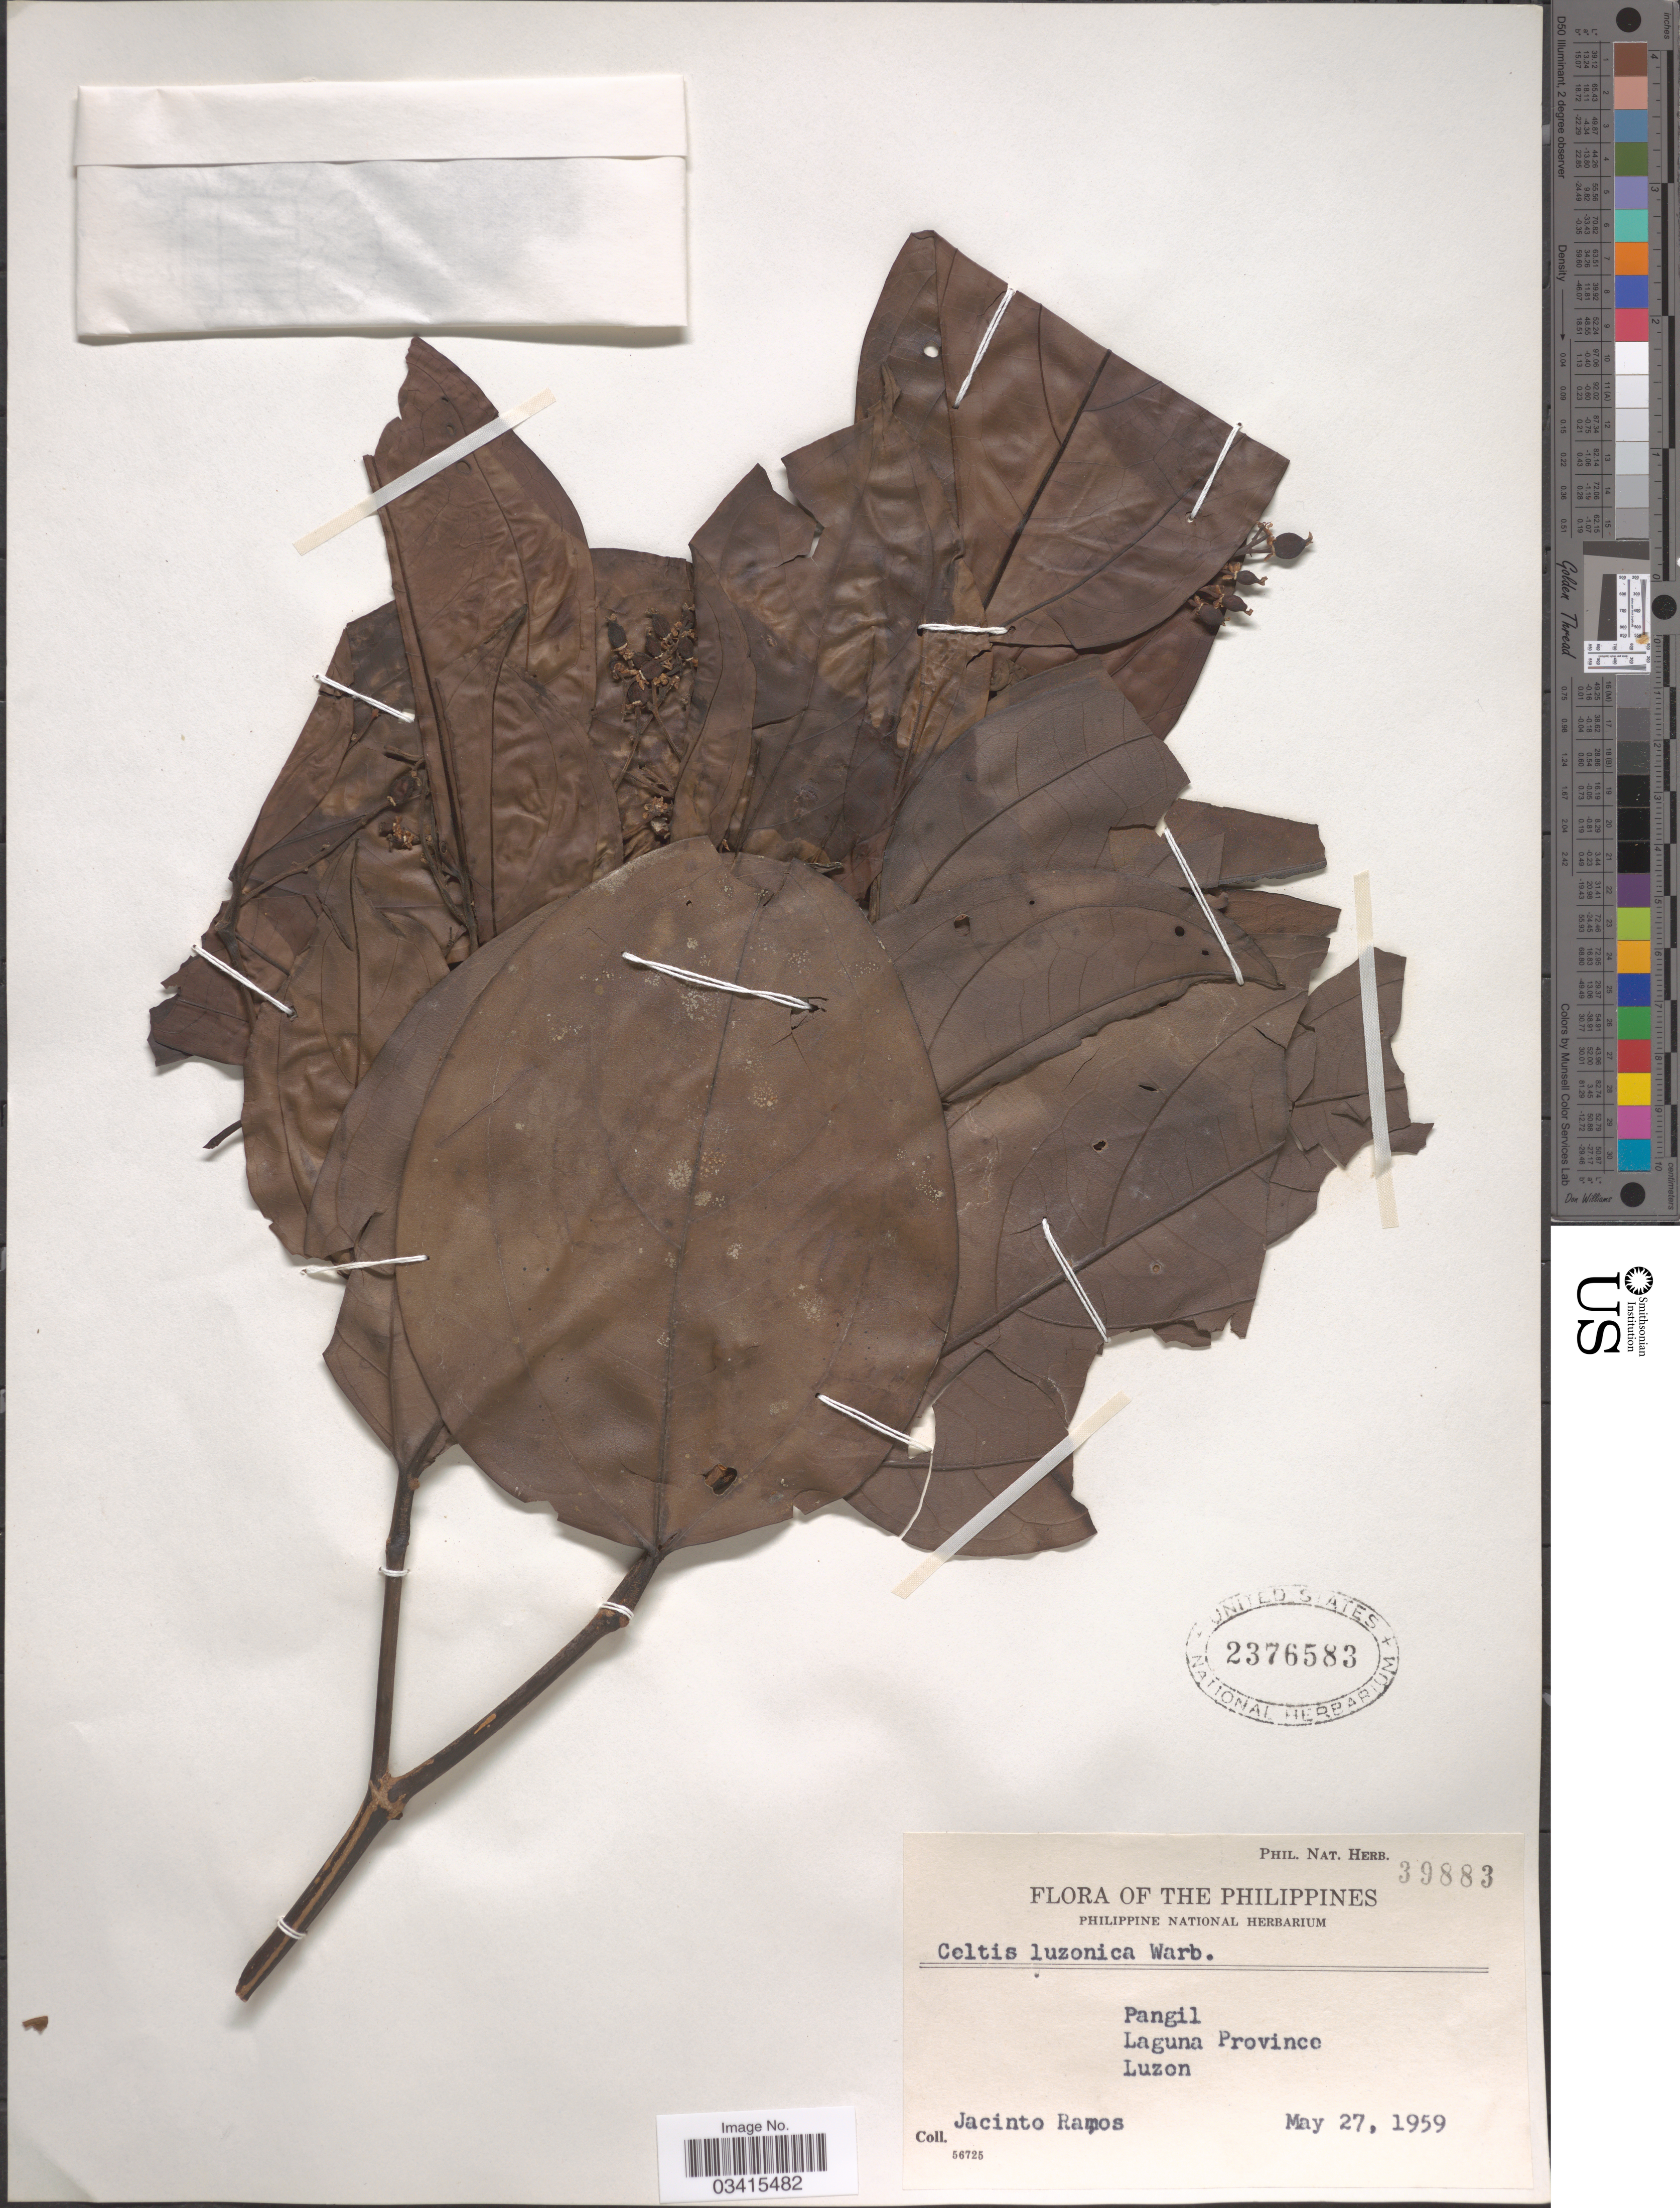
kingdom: Plantae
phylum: Tracheophyta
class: Magnoliopsida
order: Rosales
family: Cannabaceae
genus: Celtis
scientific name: Celtis luzonica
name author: Warb.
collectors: J. Ramos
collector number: Phil.Nat.Herb.39883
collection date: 1959-05-27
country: Philippines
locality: Pangil. Laguna Province. Luzon.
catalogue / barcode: US 2376583